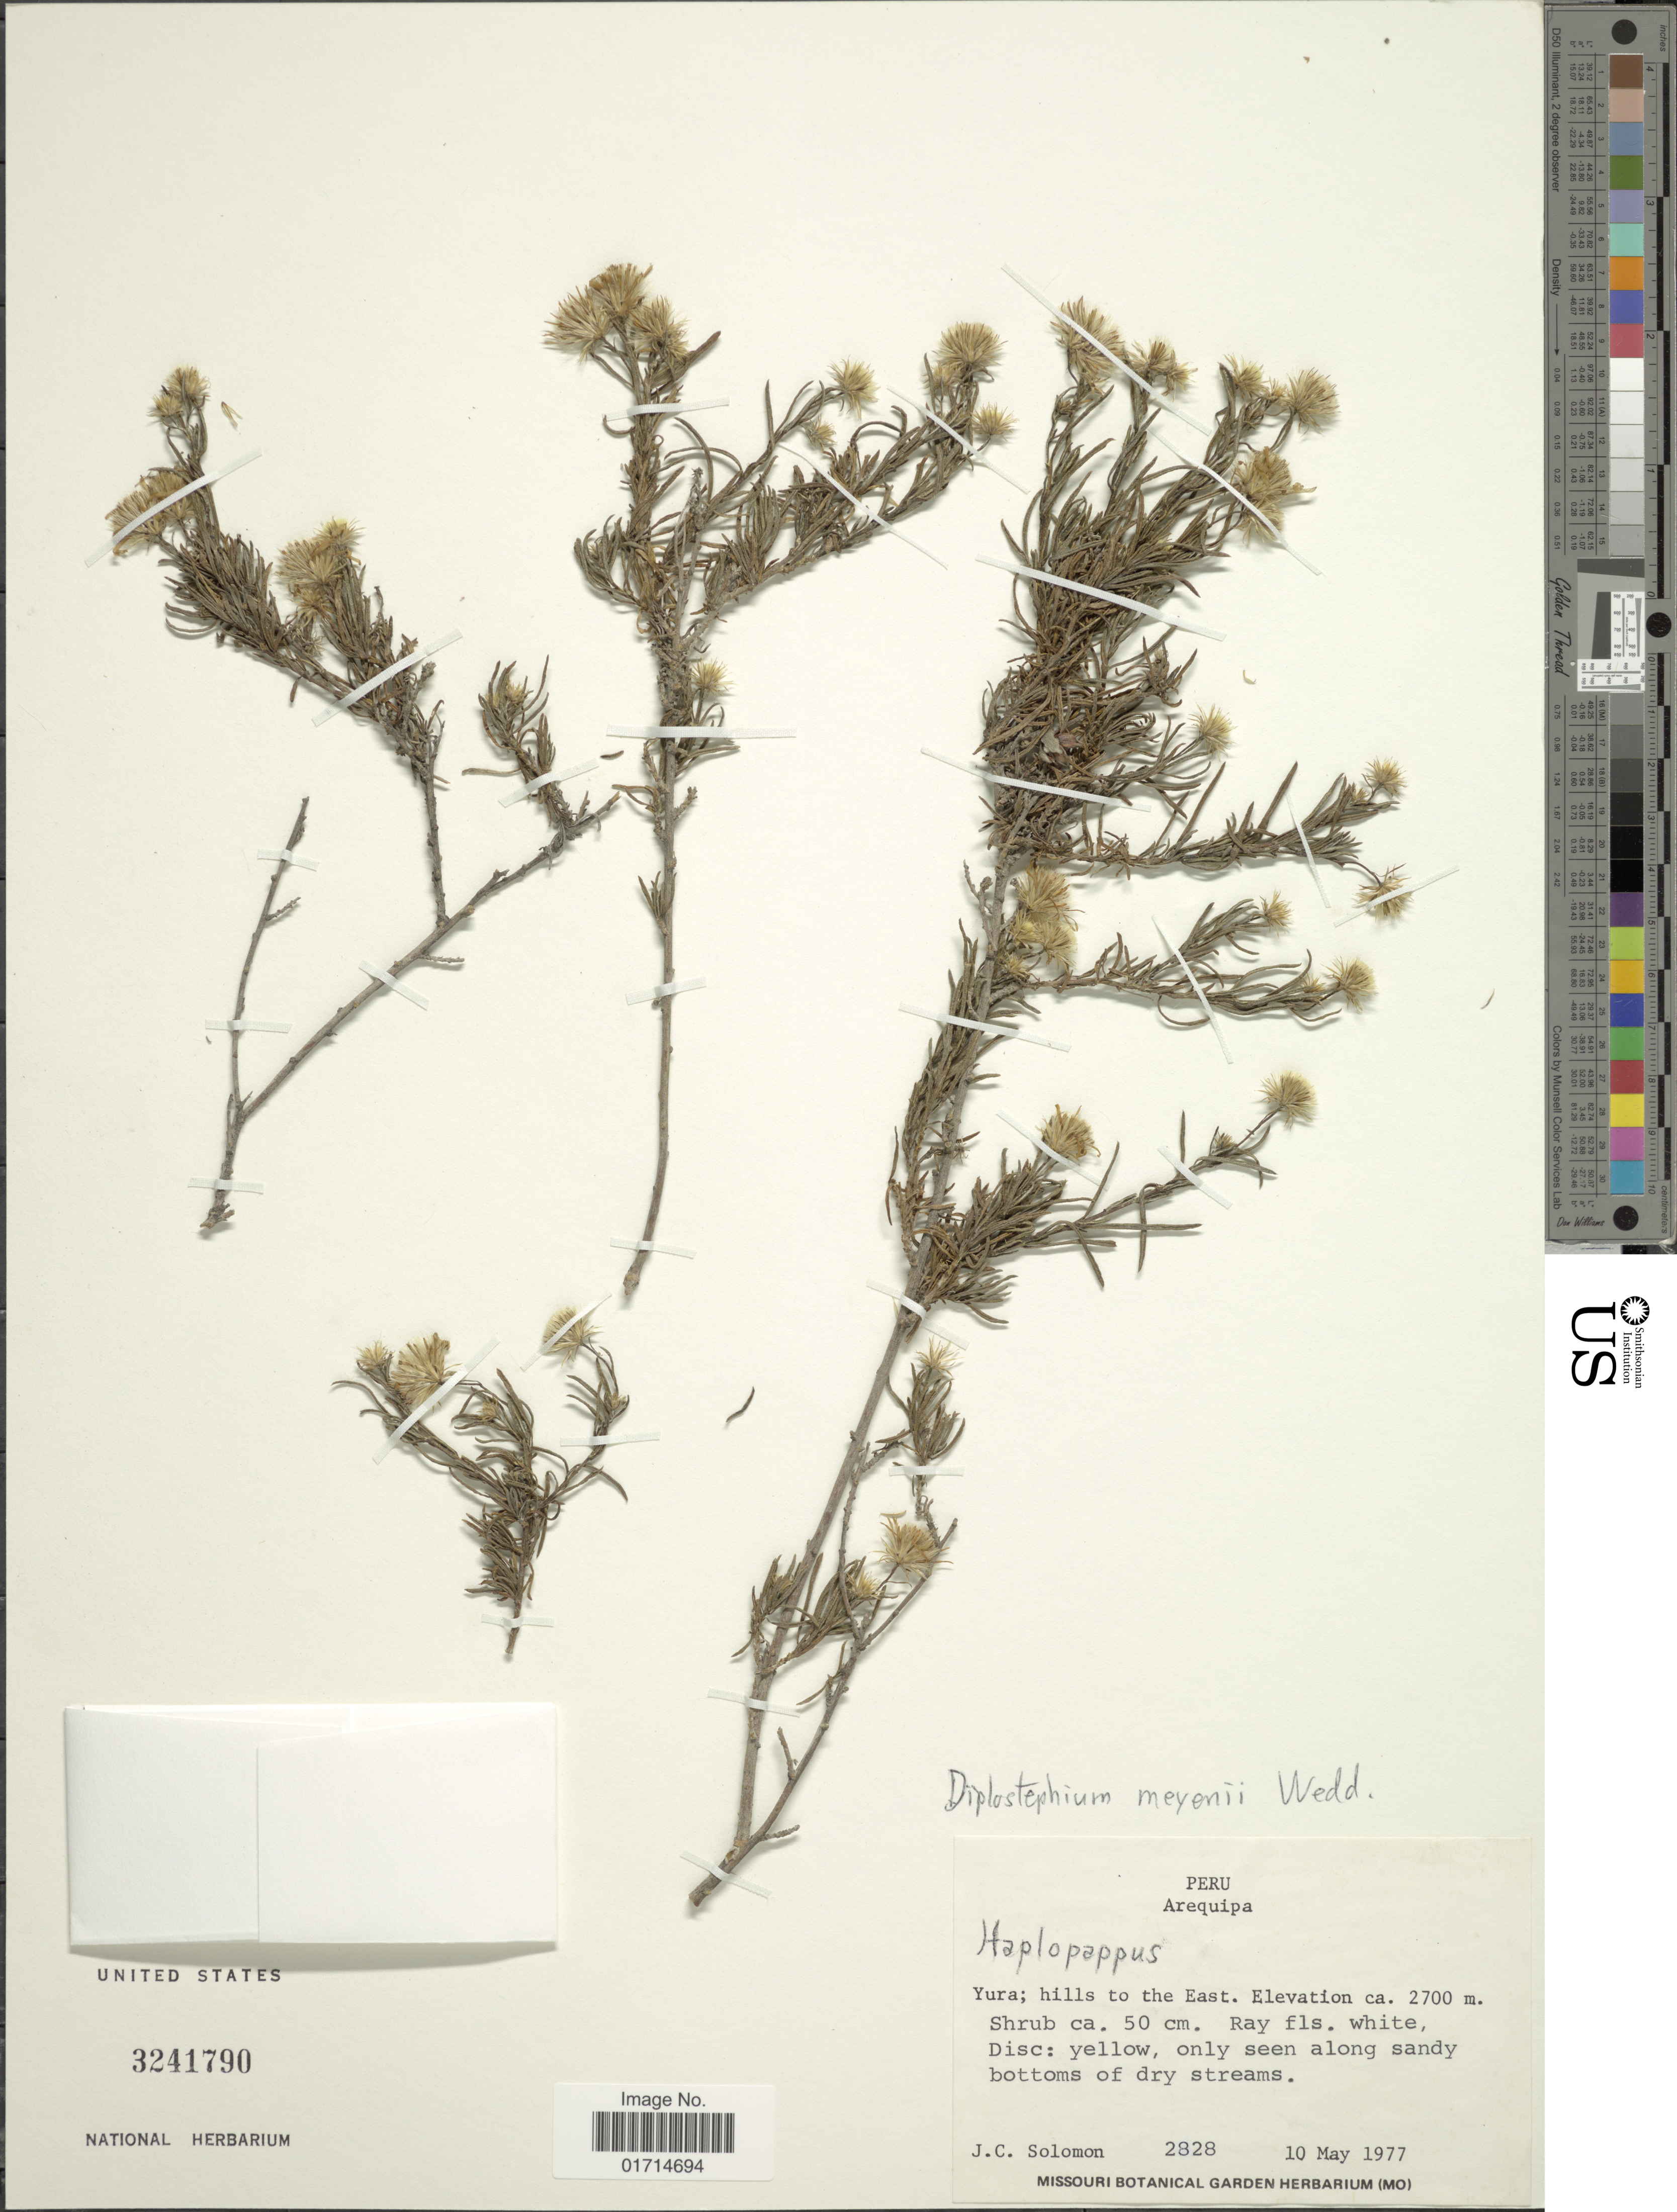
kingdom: Plantae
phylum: Tracheophyta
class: Magnoliopsida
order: Asterales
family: Asteraceae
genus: Diplostephium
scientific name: Diplostephium meyenii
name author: (Sch. Bip. ex Wedd.) S.F. Blake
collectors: J. C. Solomon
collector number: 2828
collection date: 1977-05-10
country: Peru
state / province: Arequipa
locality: Yura; hills to the East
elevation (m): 2700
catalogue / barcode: US 3241790